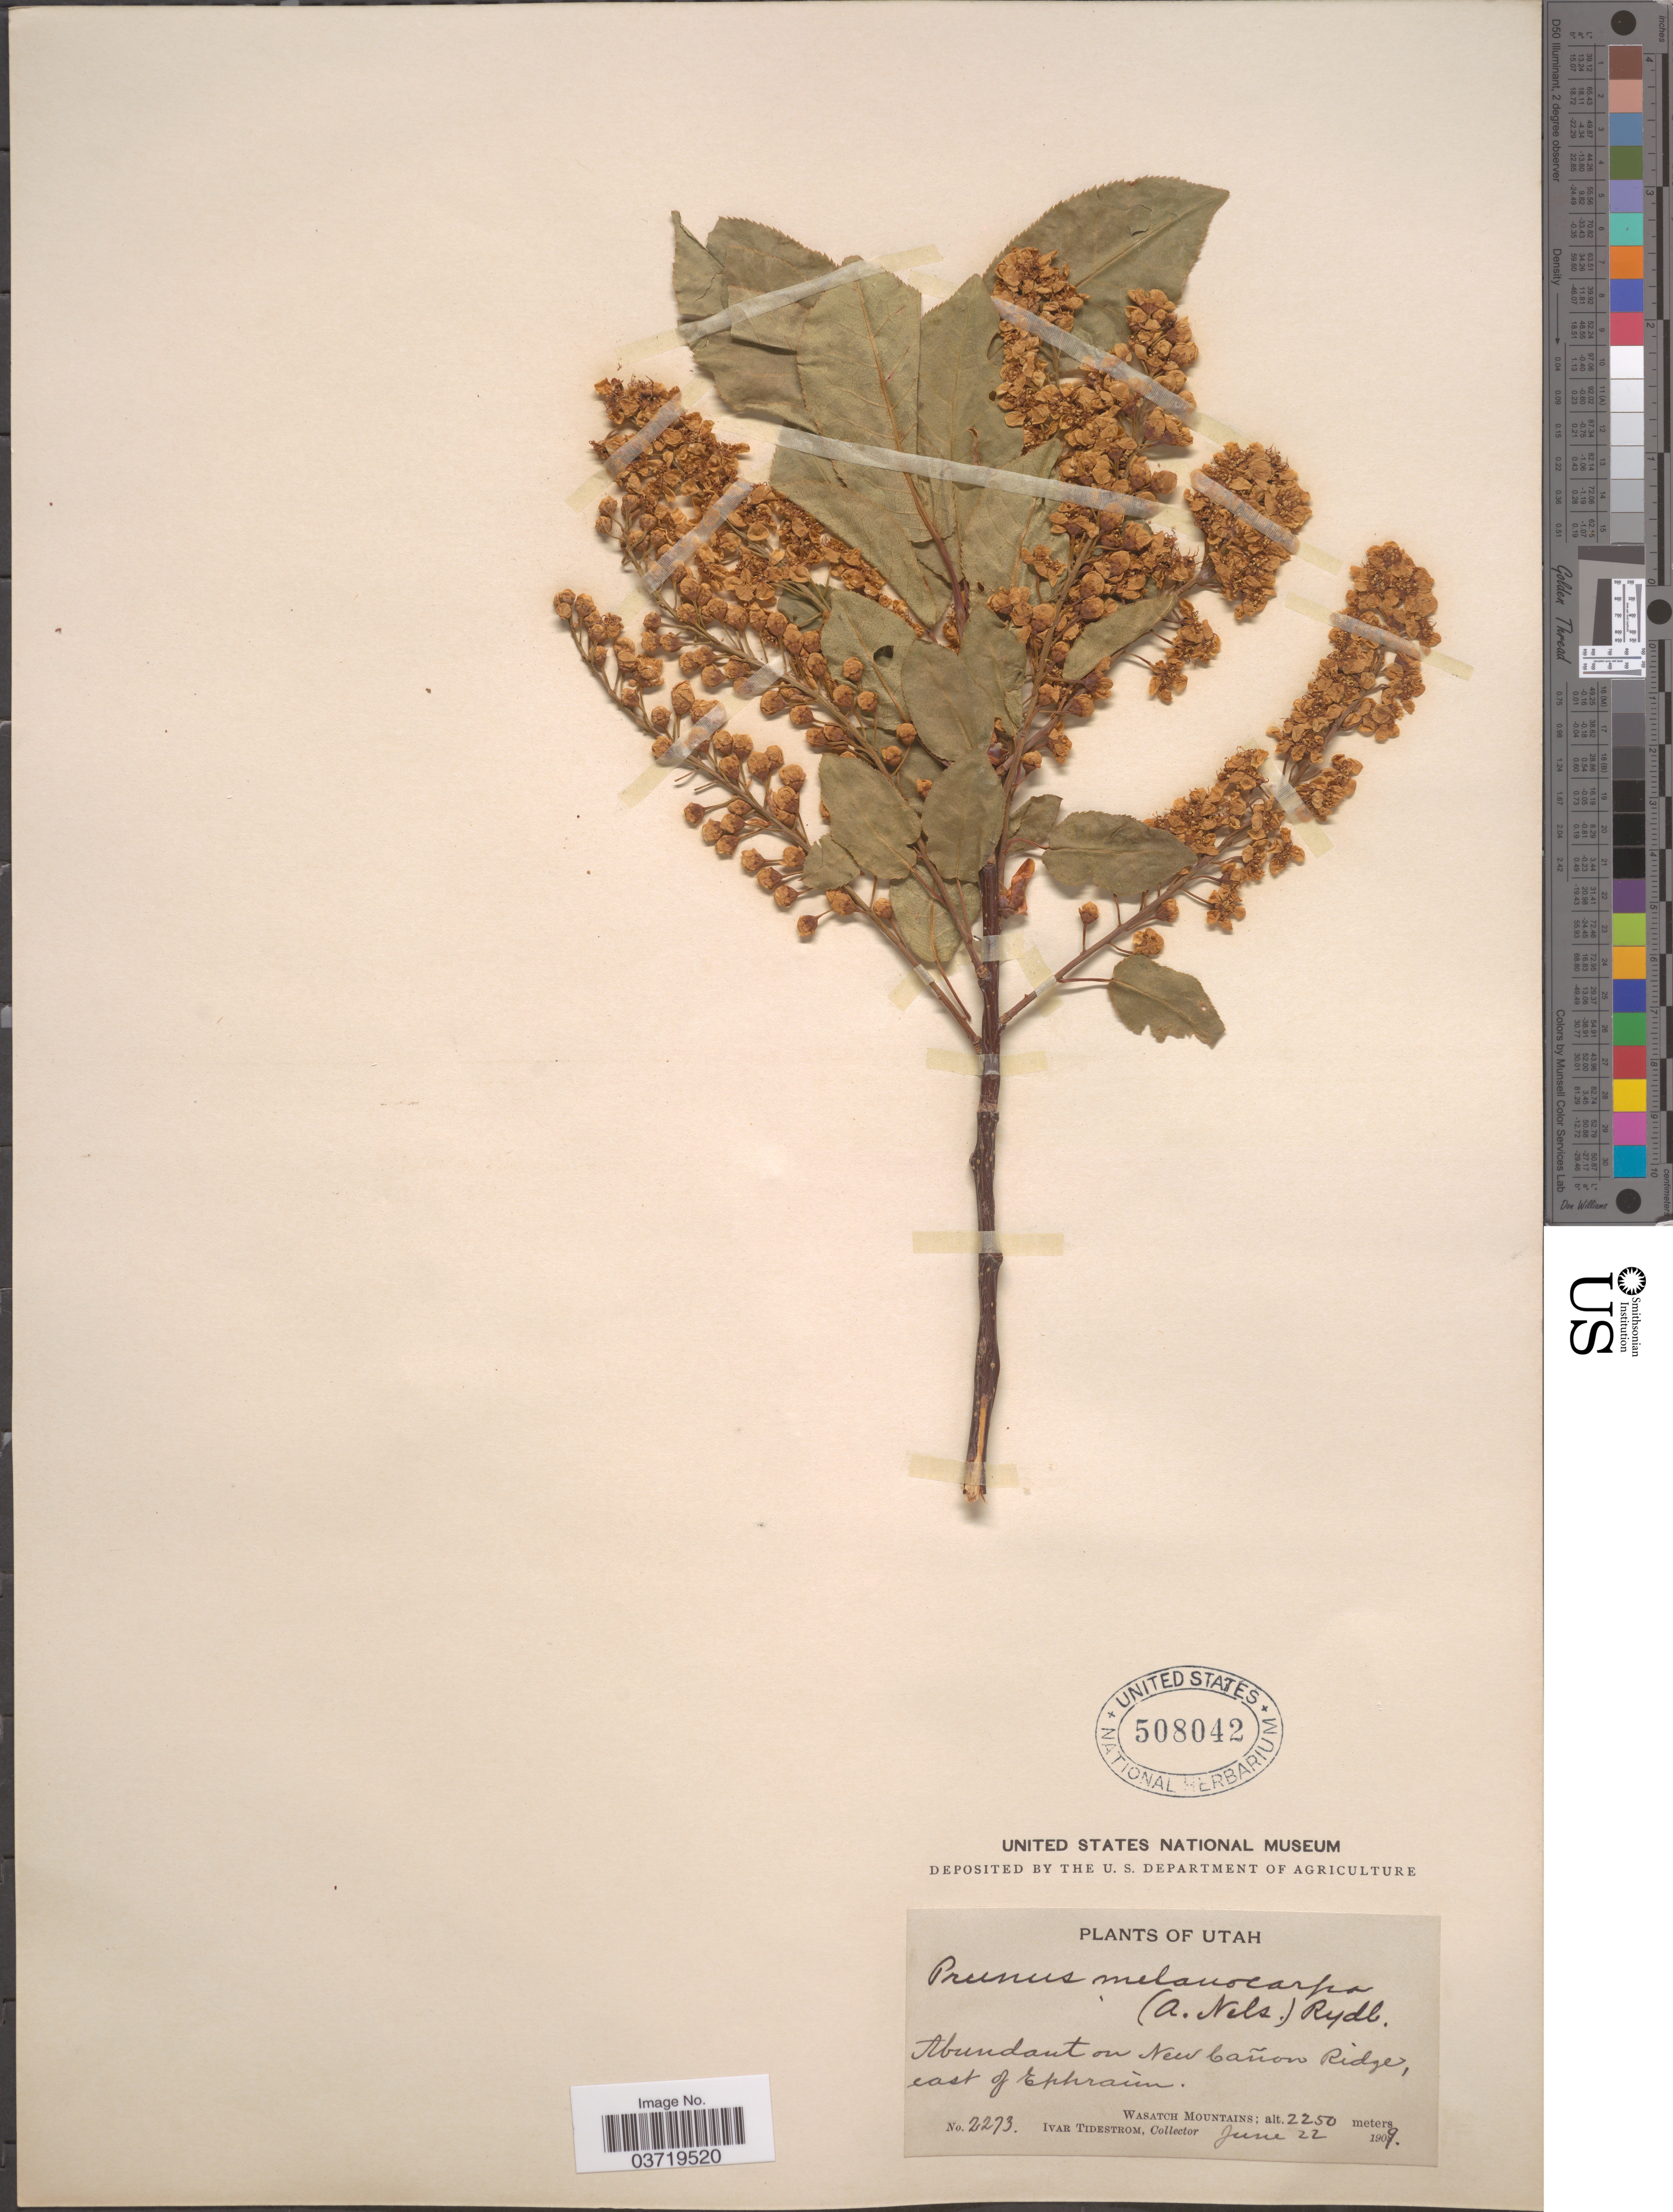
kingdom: Plantae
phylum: Tracheophyta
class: Magnoliopsida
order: Rosales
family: Rosaceae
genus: Prunus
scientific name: Prunus virginiana var. demissa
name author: (Nutt.) Torr.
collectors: I. F. Tidestrom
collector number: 2273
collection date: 1909-06-22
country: United States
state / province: Utah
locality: On New Cañon Ridge, east of Ephraim. Wasatch Mountains.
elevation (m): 2250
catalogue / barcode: US 508042